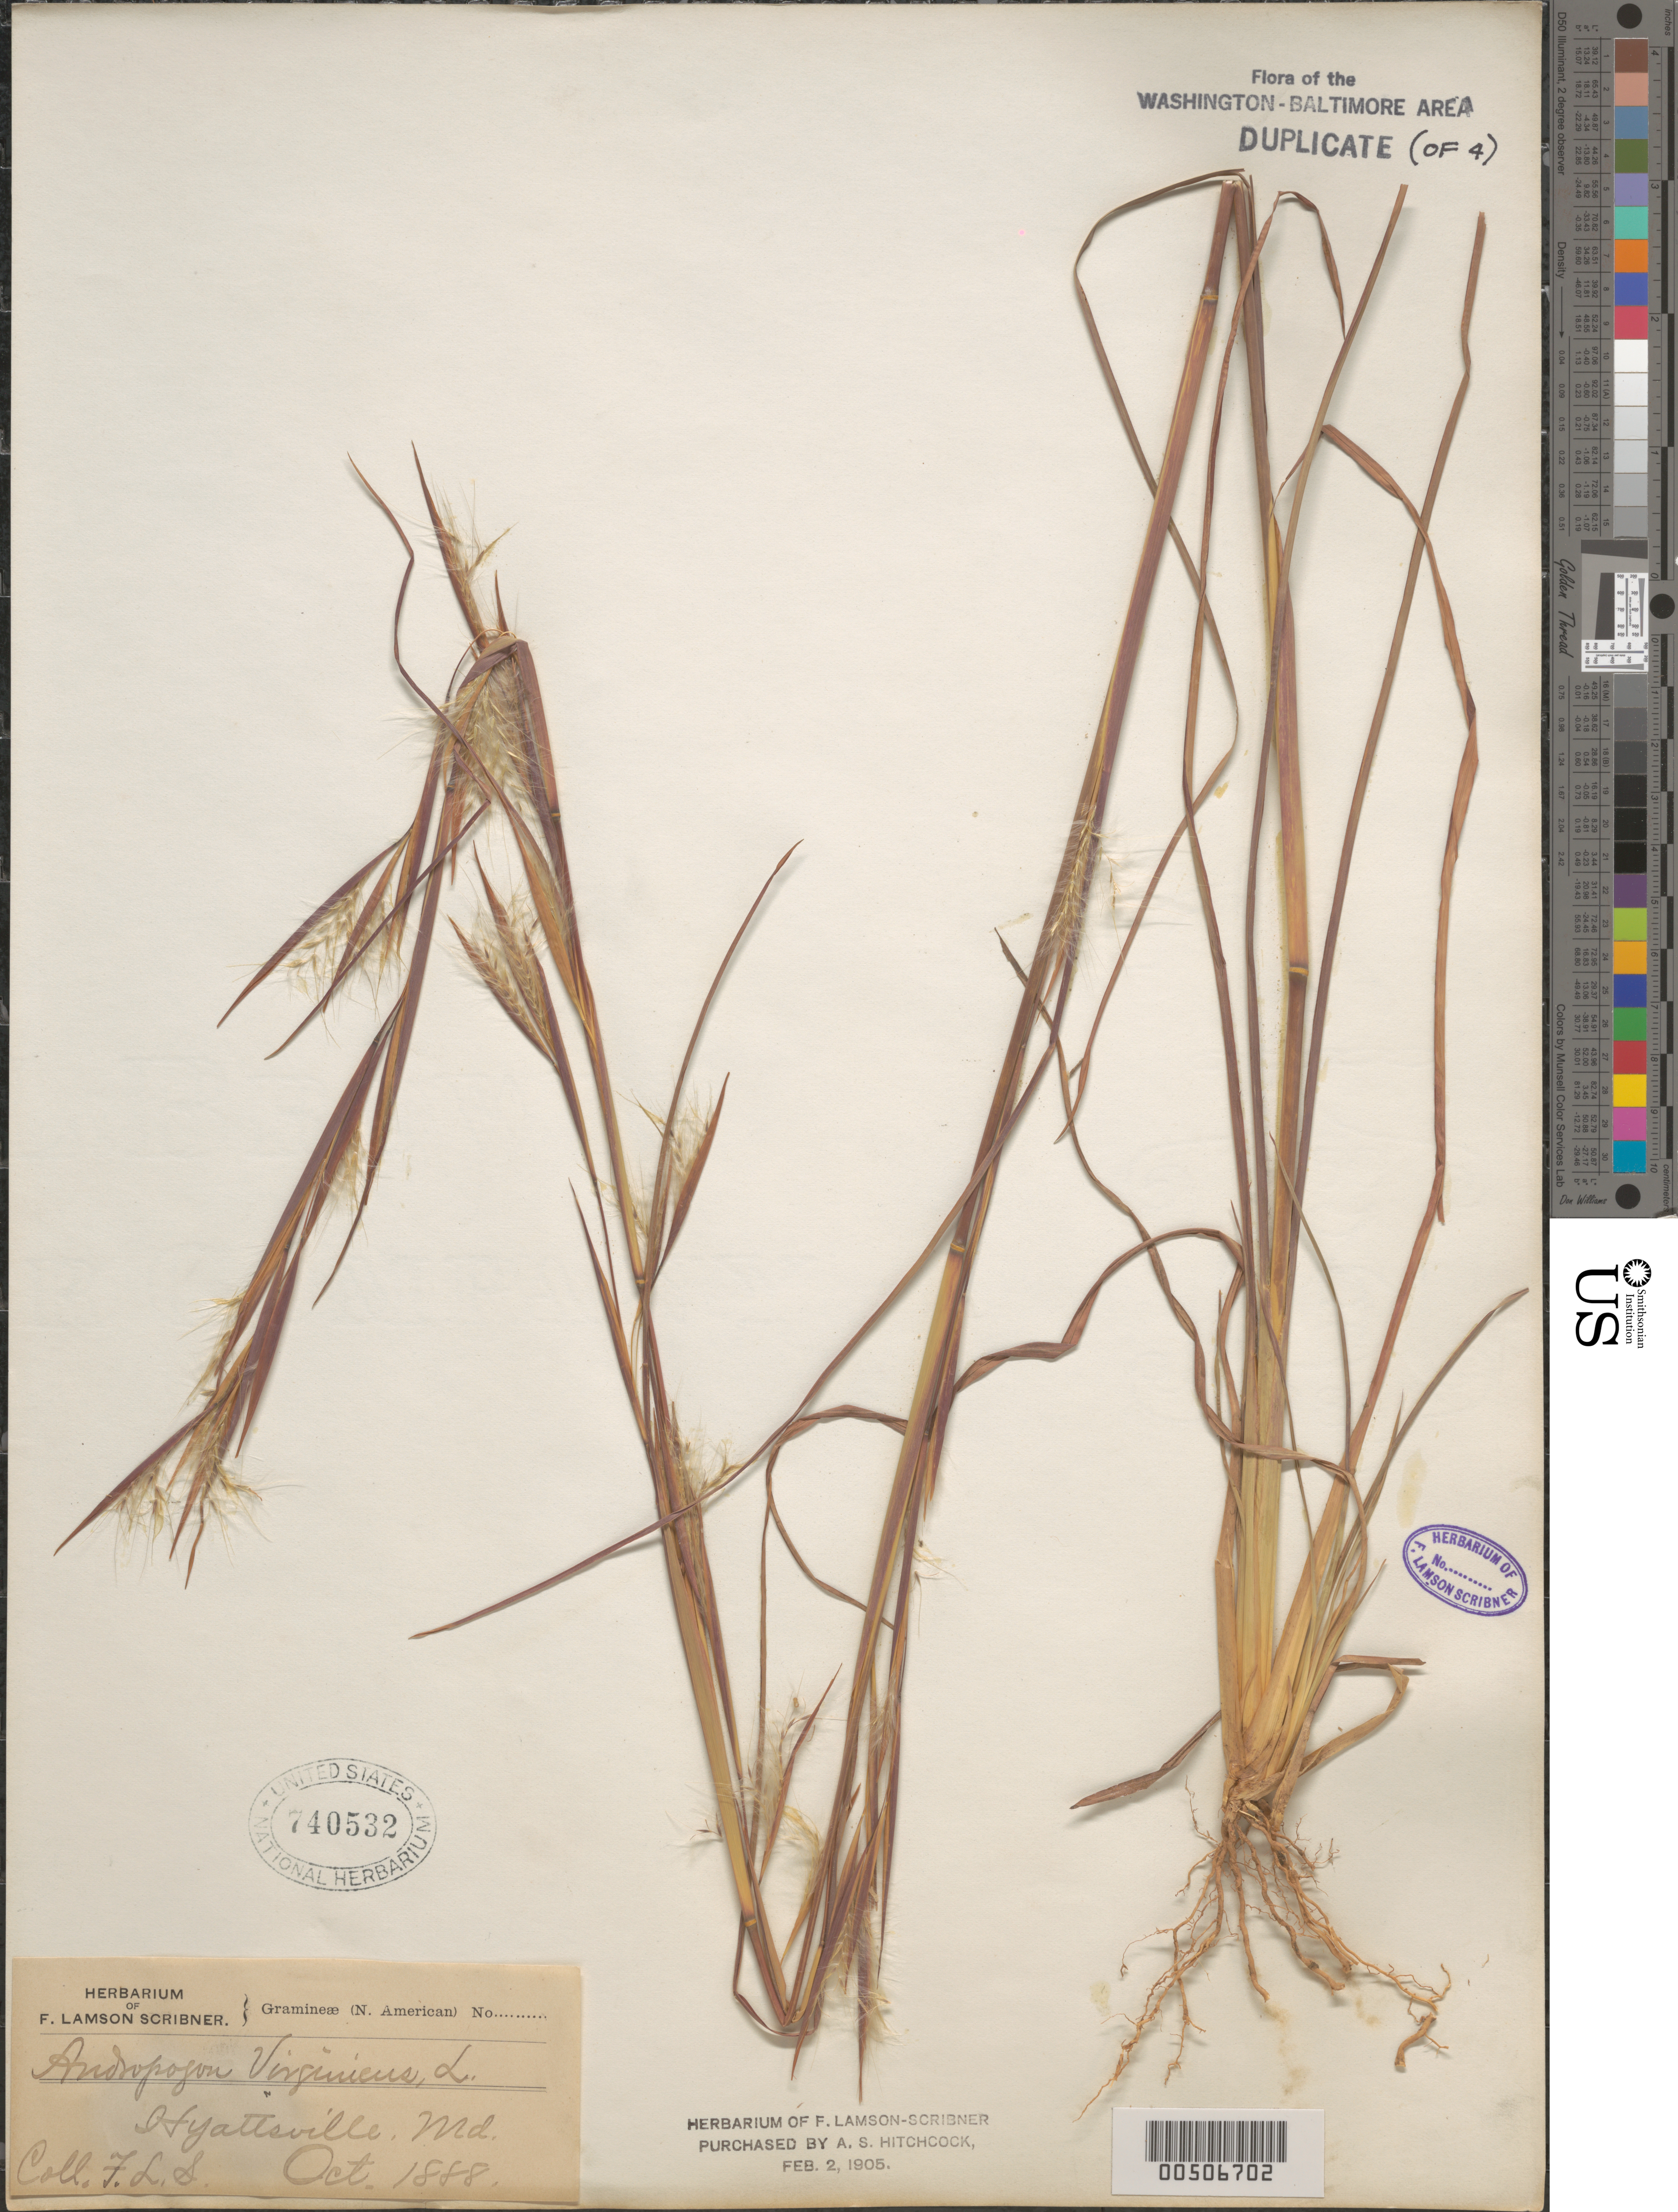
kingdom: Plantae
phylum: Tracheophyta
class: Liliopsida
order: Poales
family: Poaceae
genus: Andropogon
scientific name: Andropogon virginicus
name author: L.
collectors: F. L. Scribner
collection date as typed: Oct 1888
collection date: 1888-10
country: United States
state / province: Maryland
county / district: Prince George's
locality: Hyattsville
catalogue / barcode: US 740532